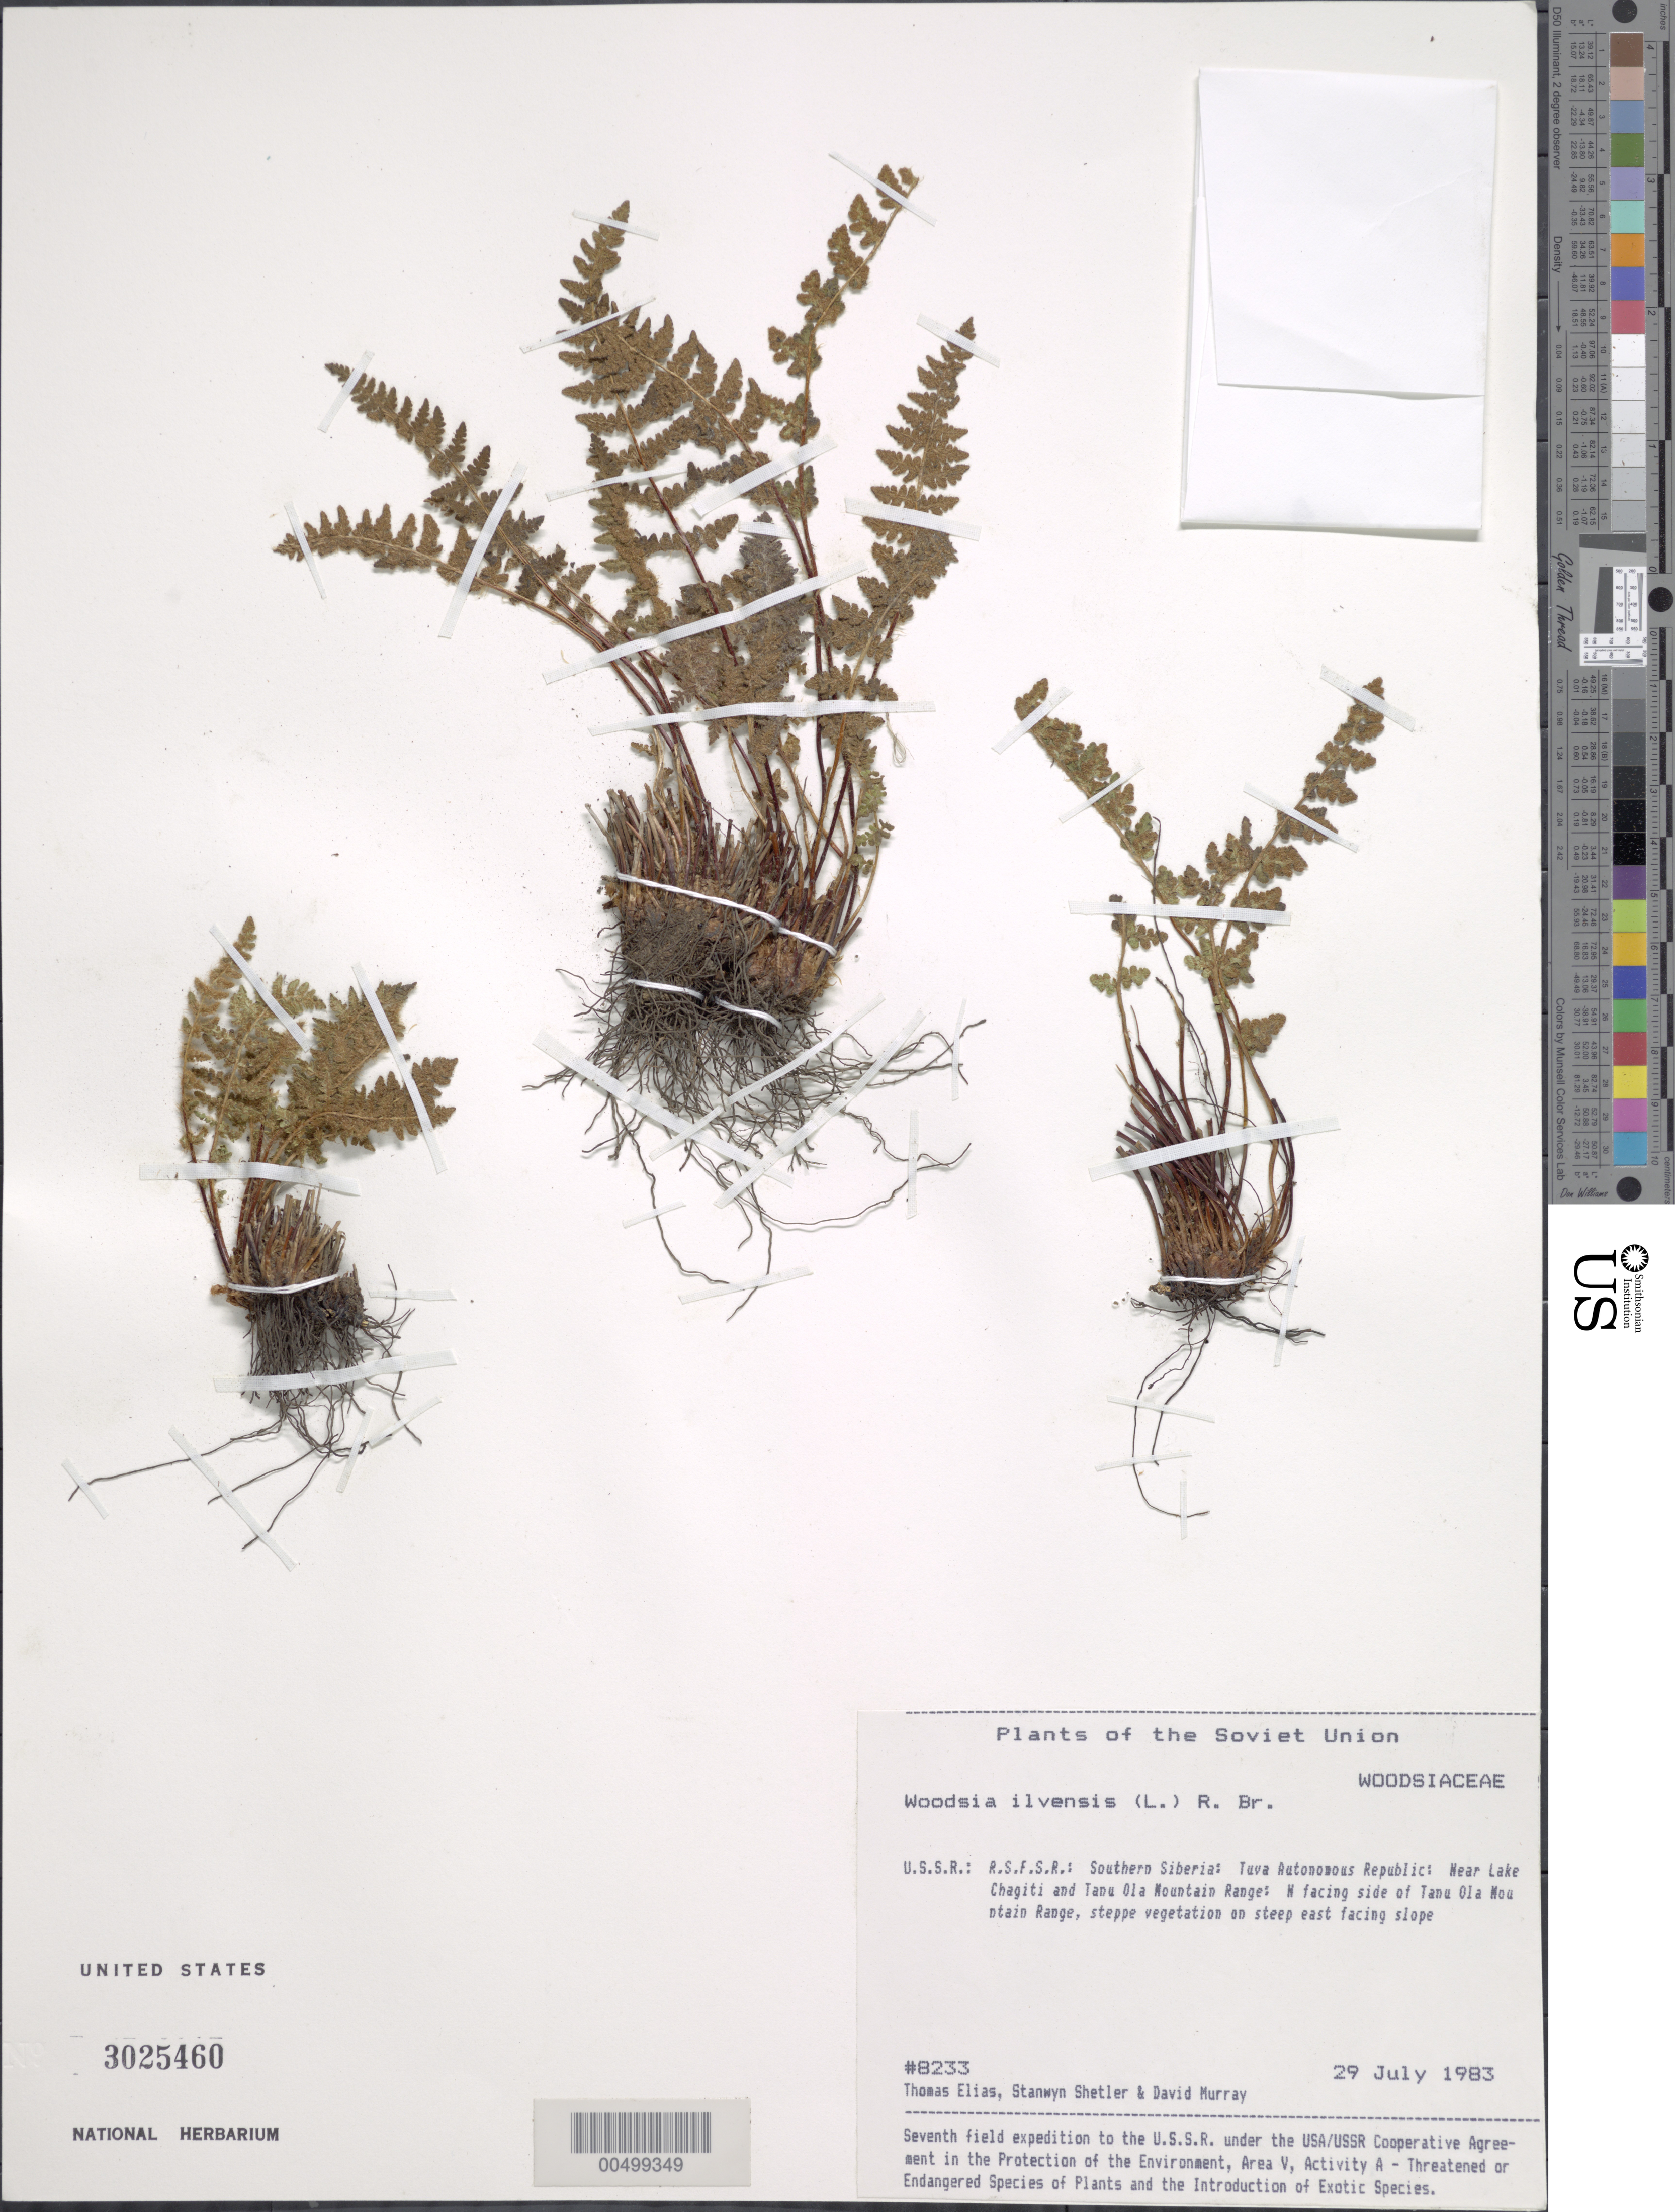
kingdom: Plantae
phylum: Tracheophyta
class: Polypodiopsida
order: Polypodiales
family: Woodsiaceae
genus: Woodsia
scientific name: Woodsia ilvensis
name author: (L.) R. Br.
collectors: T. Elias, S. Shetler & D. F. Murray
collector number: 8233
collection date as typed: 29 Jul 1983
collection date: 1983-07-29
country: Russian Federation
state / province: Tuva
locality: Near Lake Chagitai and N-facing side of Tannu-Ola Mountain Range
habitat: steppe vegetation on steep east-facing slope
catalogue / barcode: US 3025460